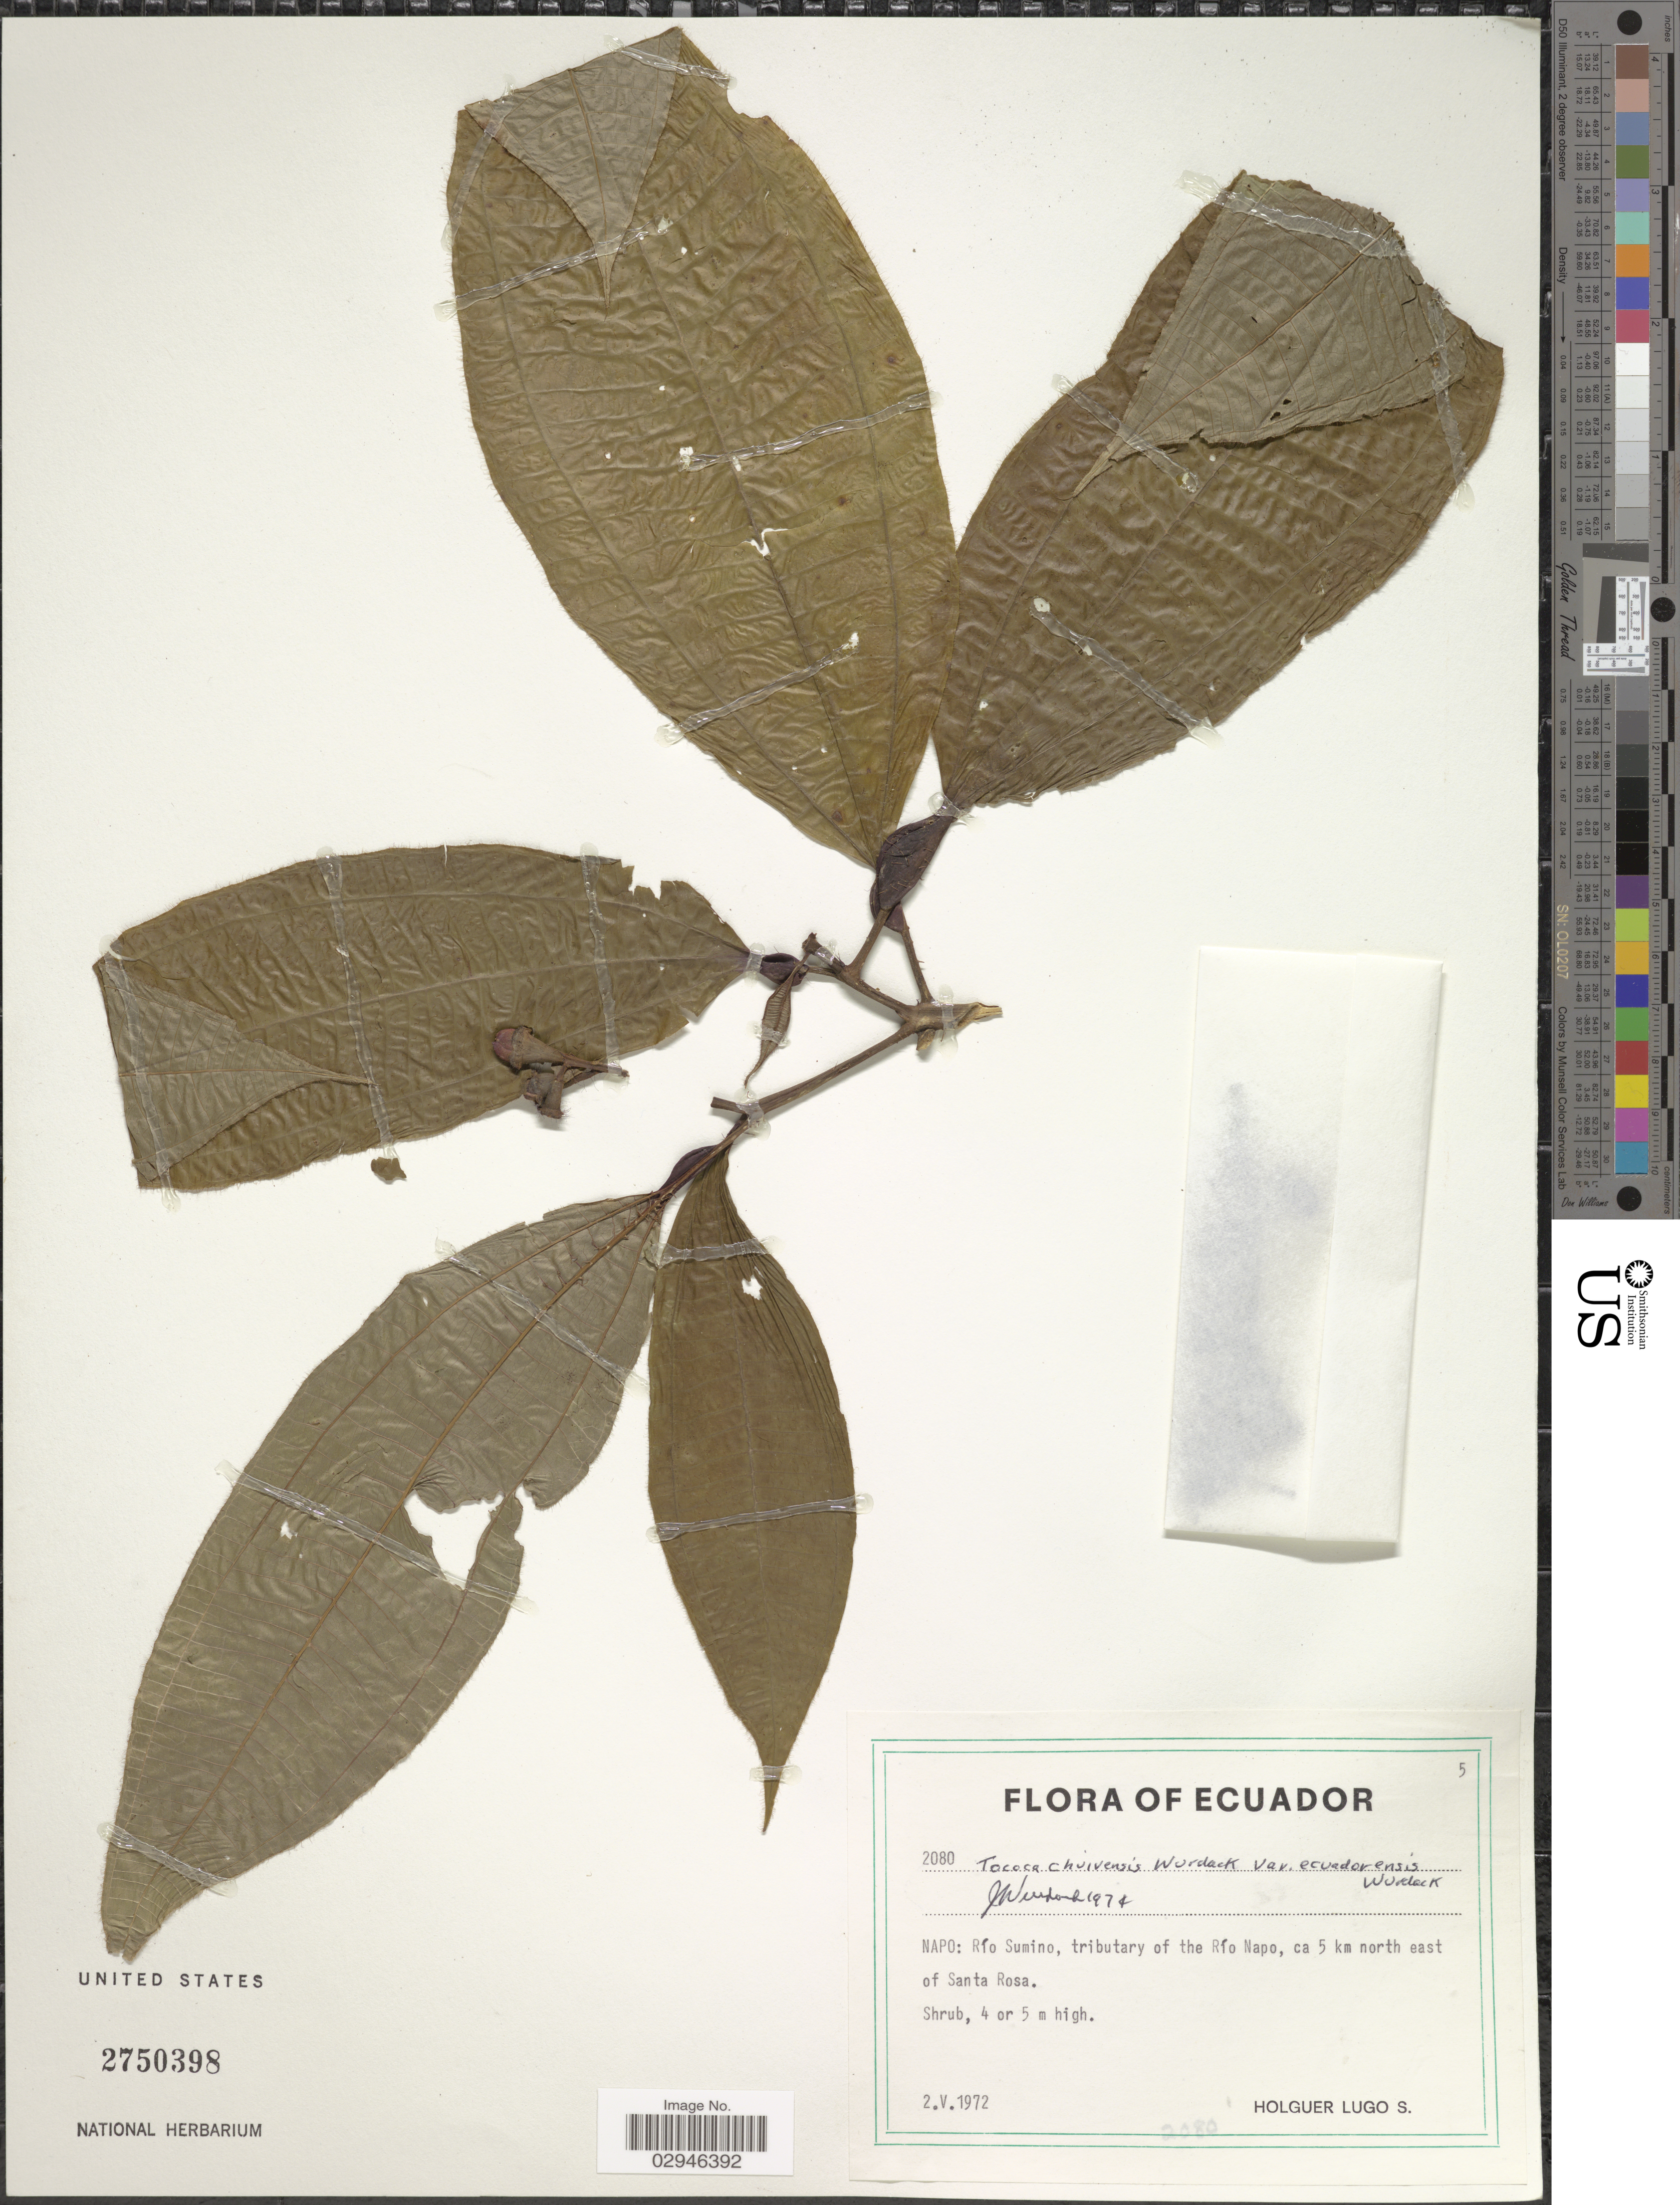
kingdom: Plantae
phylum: Tracheophyta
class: Magnoliopsida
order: Myrtales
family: Melastomataceae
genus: Tococa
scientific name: Tococa chuivensis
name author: Wurdack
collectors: H. Lugo S.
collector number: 2080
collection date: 1972-05-02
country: Ecuador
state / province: Napo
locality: Río Sumino, tributary of the Río Napo, ca 5 km north east of Santa Rosa.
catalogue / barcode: US 2750398